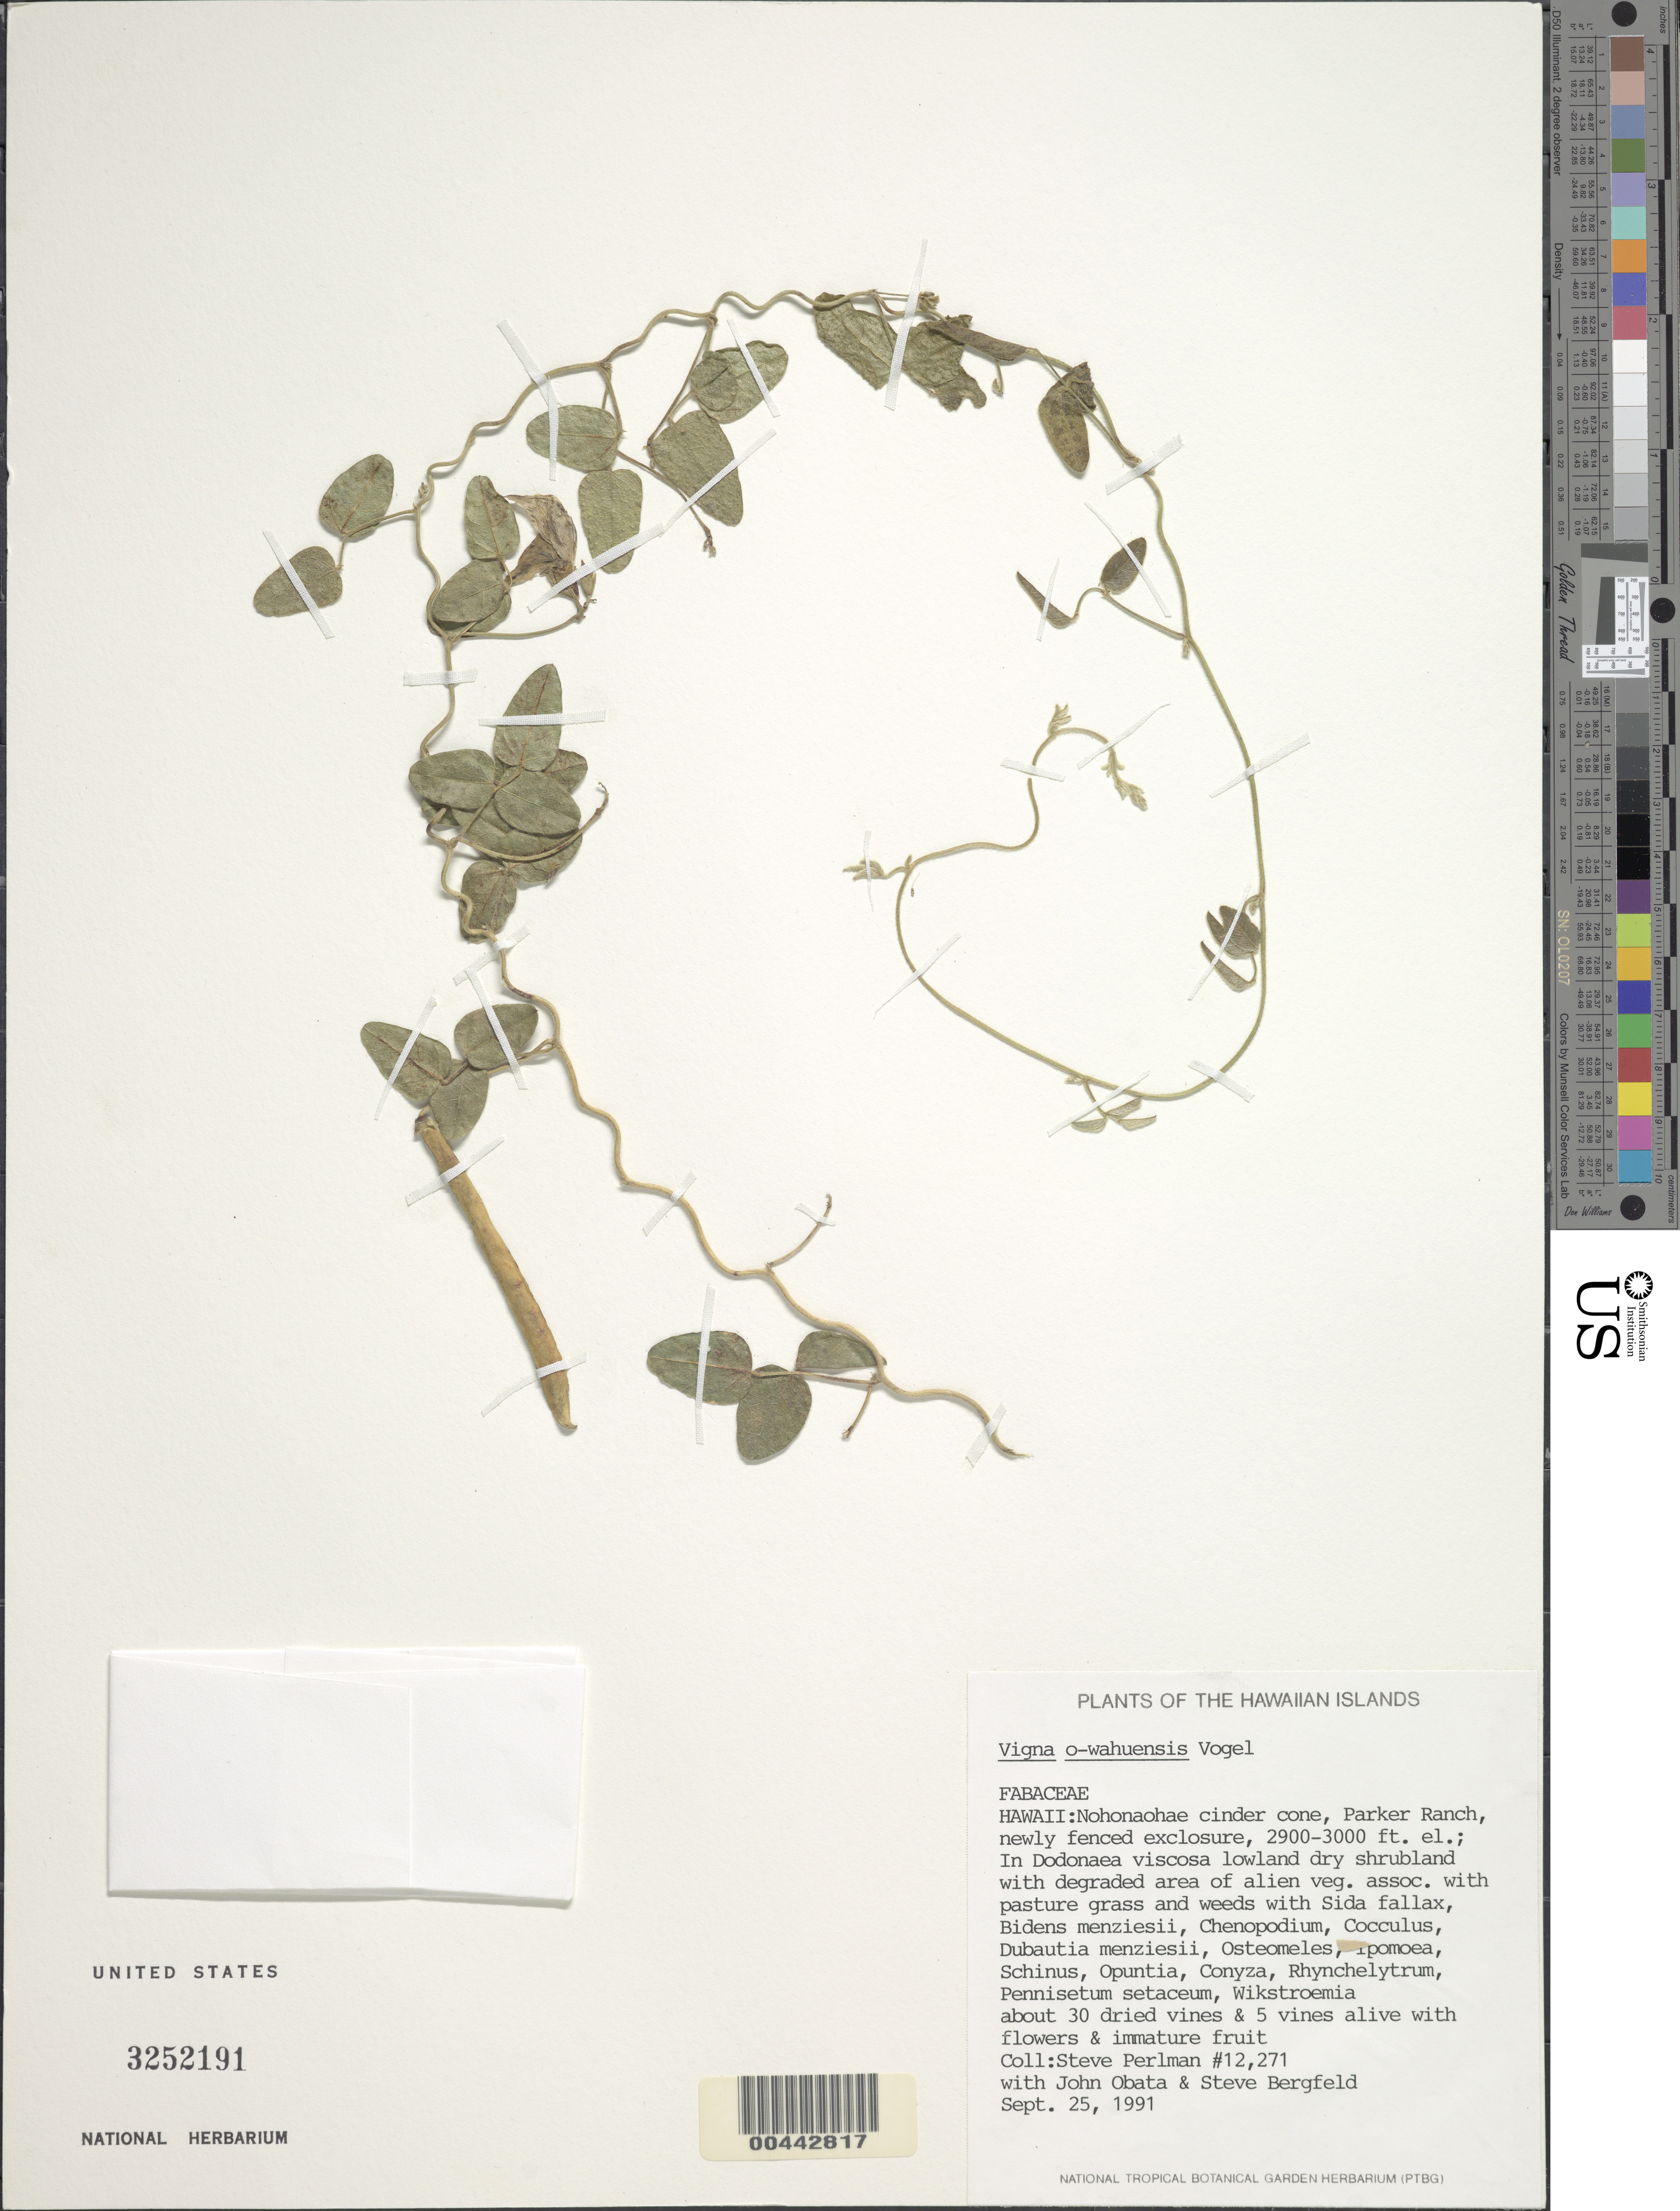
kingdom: Plantae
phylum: Tracheophyta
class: Magnoliopsida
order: Fabales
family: Fabaceae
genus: Vigna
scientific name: Vigna owahuensis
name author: Vogel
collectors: S. P. Perlman, J. Obata & S. Bergfeld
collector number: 12271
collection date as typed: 25 Sep 1991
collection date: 1991-09-25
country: United States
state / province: Hawaii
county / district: Hawaii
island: Hawaii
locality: Nohonaohae cinder cone, Parker Ranch.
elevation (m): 884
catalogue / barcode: US 3252191